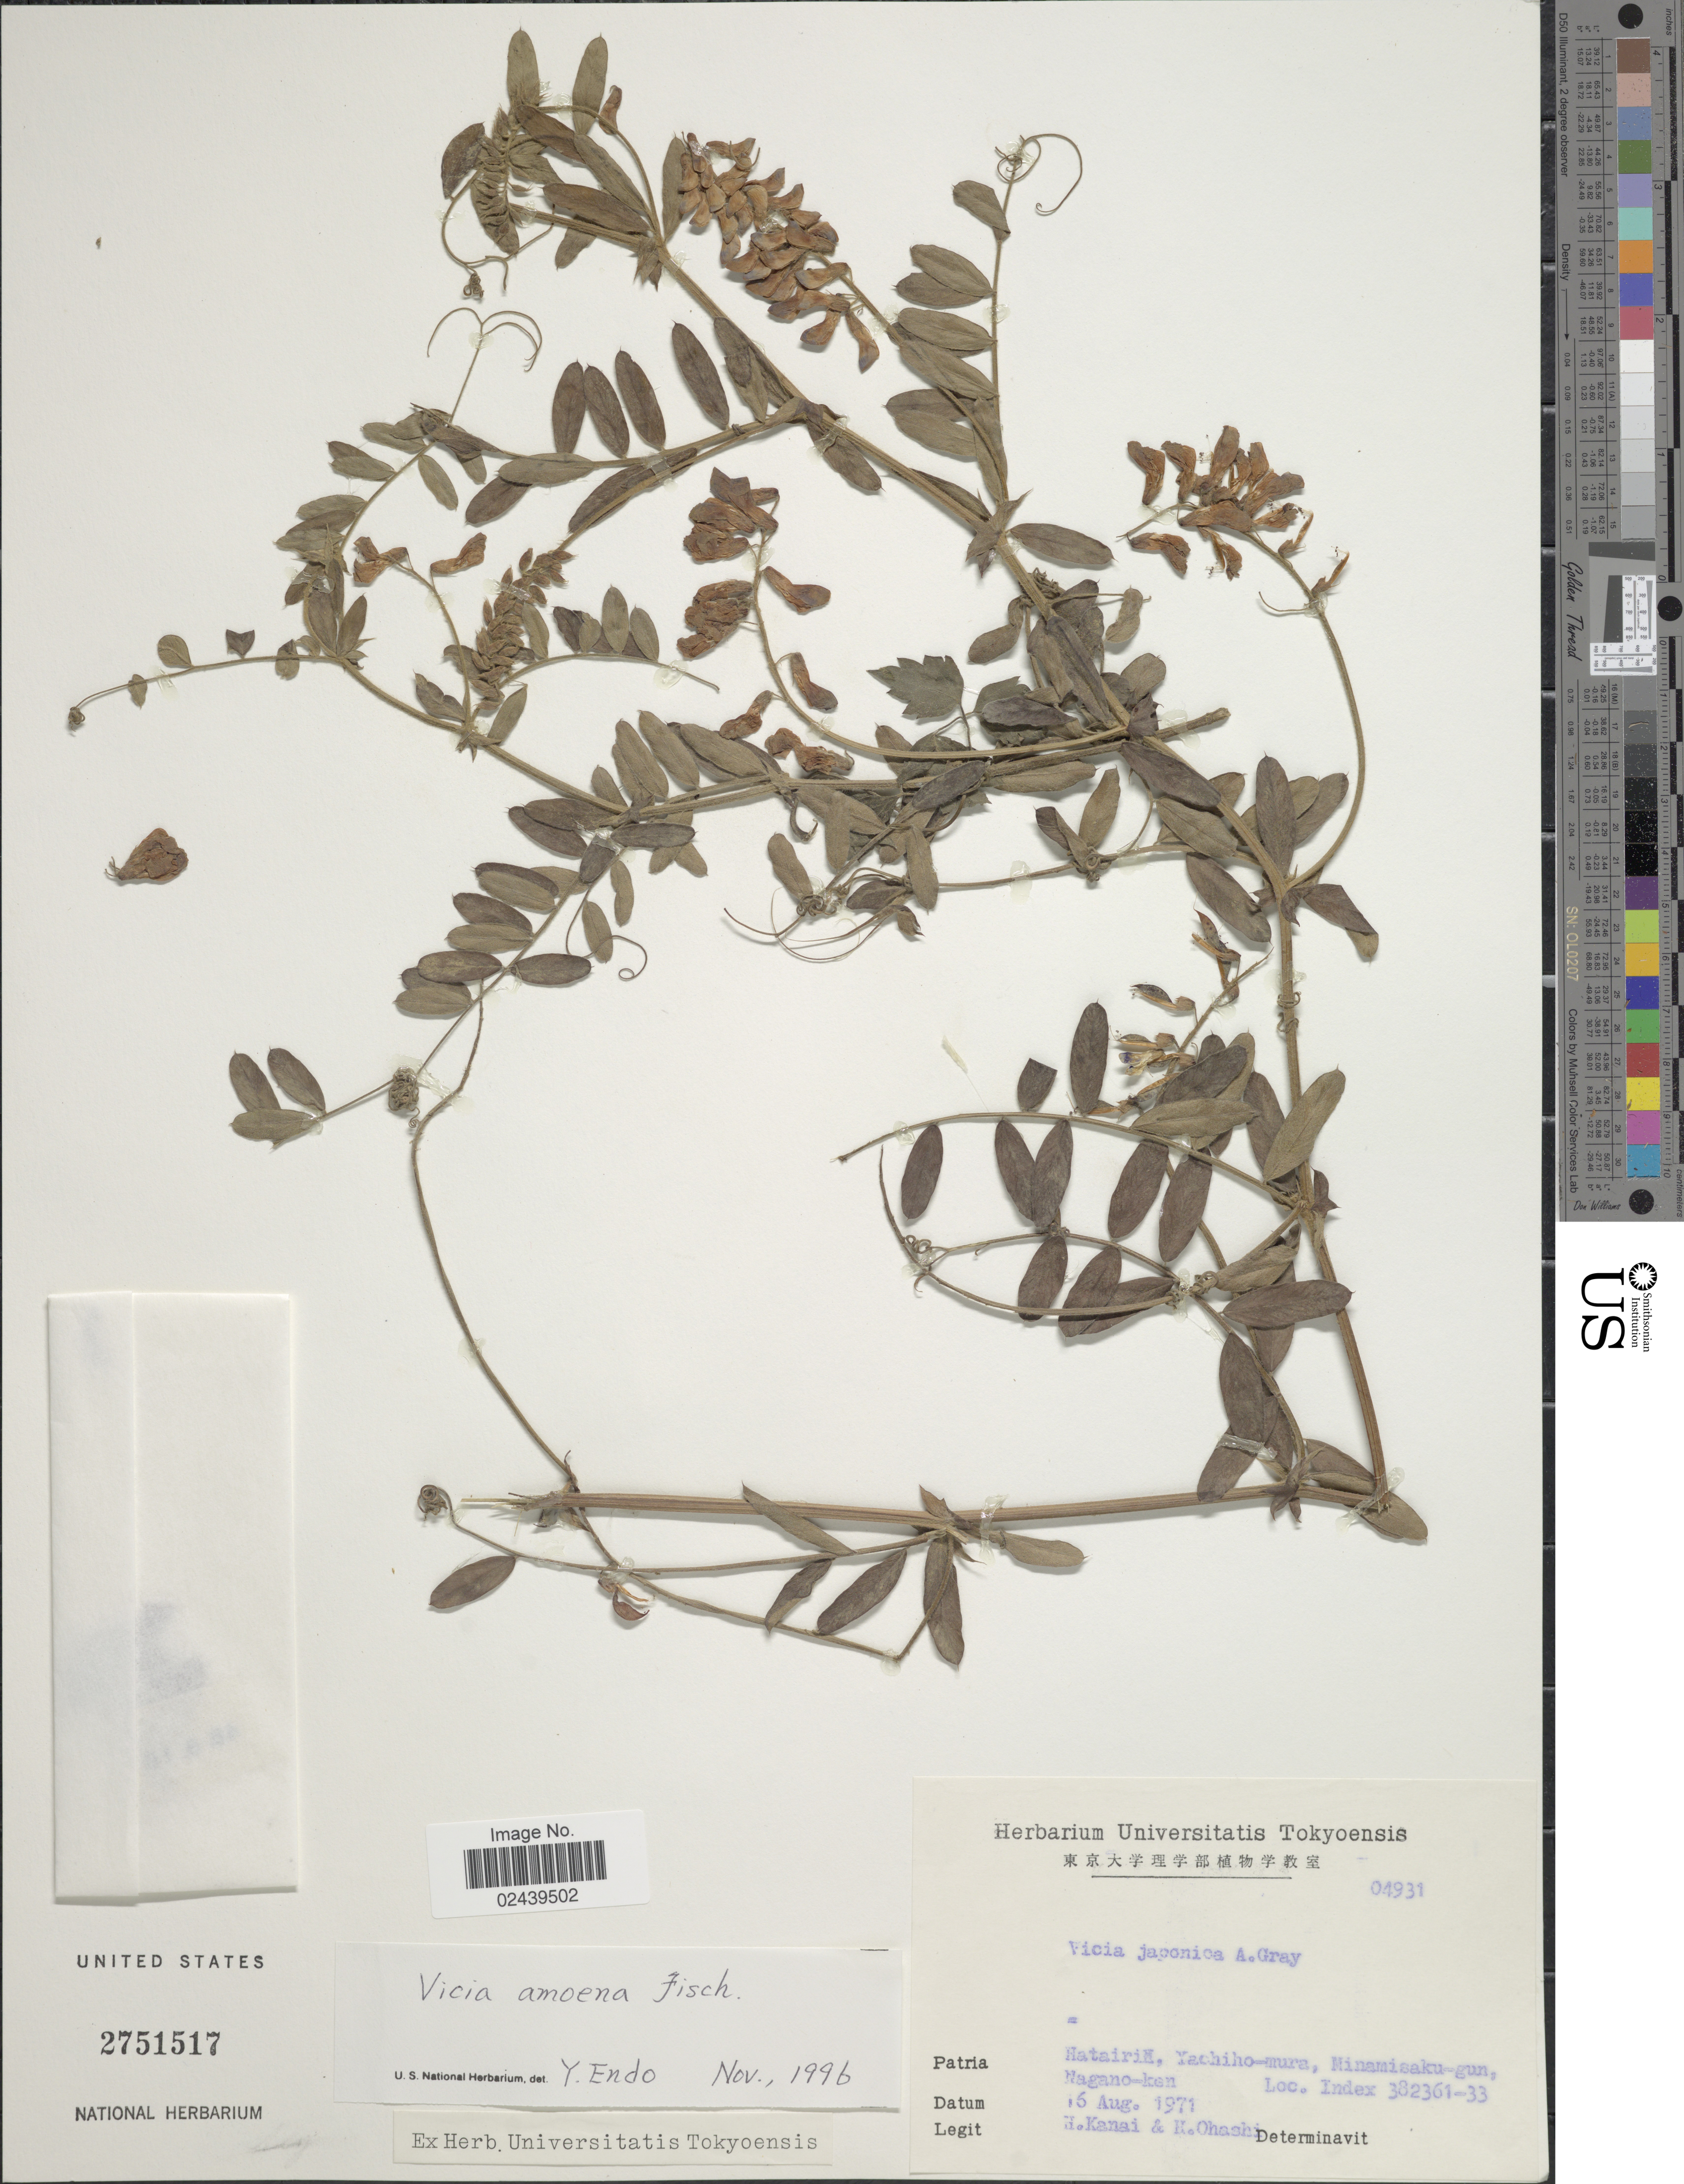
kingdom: Plantae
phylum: Tracheophyta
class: Magnoliopsida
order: Fabales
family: Fabaceae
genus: Vicia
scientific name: Vicia amoena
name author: Fisch. ex Ser.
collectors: H. Kanai & H. Ohashi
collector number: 04931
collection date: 1971-08-16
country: Japan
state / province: Nagano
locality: Hatairia, Yachiho-mura, Hinamisaku-gun, Nagano-ken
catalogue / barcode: US 2751517